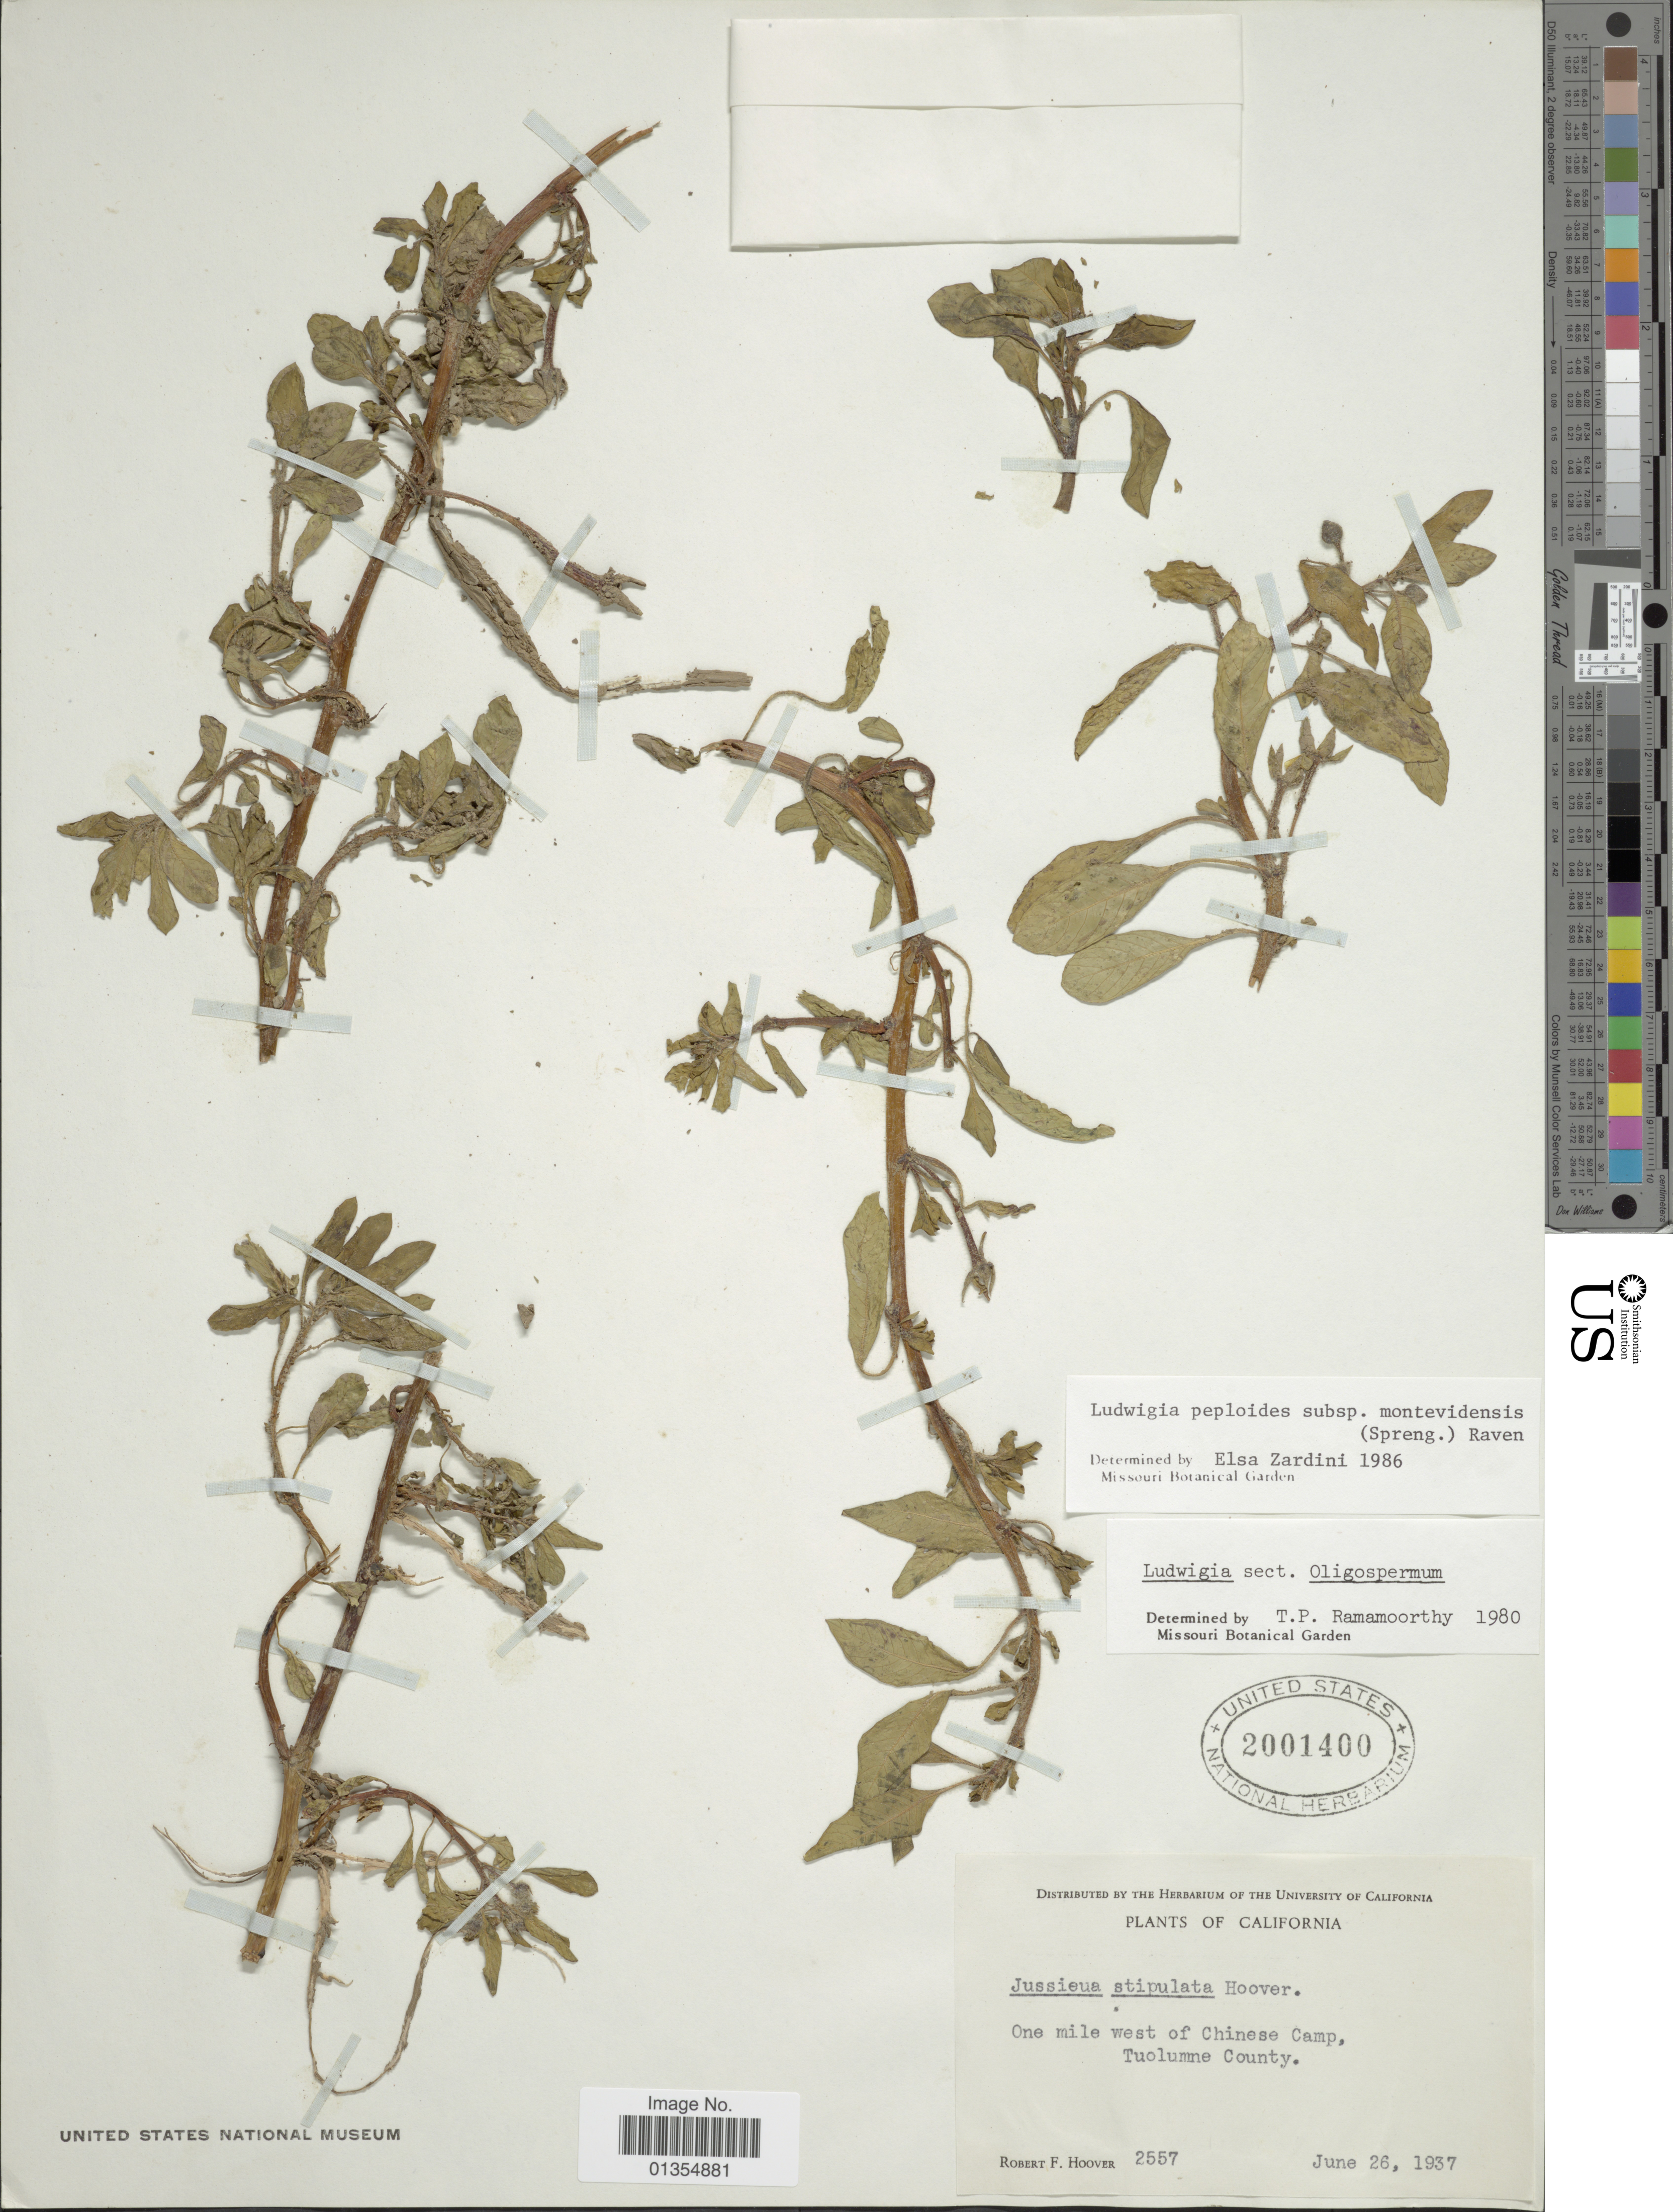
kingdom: Plantae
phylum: Tracheophyta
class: Magnoliopsida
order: Myrtales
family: Onagraceae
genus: Ludwigia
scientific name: Ludwigia peploides subsp. montevidensis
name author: (Spreng.) P.H. Raven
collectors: R. F. Hoover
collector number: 2557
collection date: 1937-06-26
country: United States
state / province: California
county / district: Tuolumne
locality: One mile west of Chinese Camp, Tuolumne County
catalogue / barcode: US 2001400